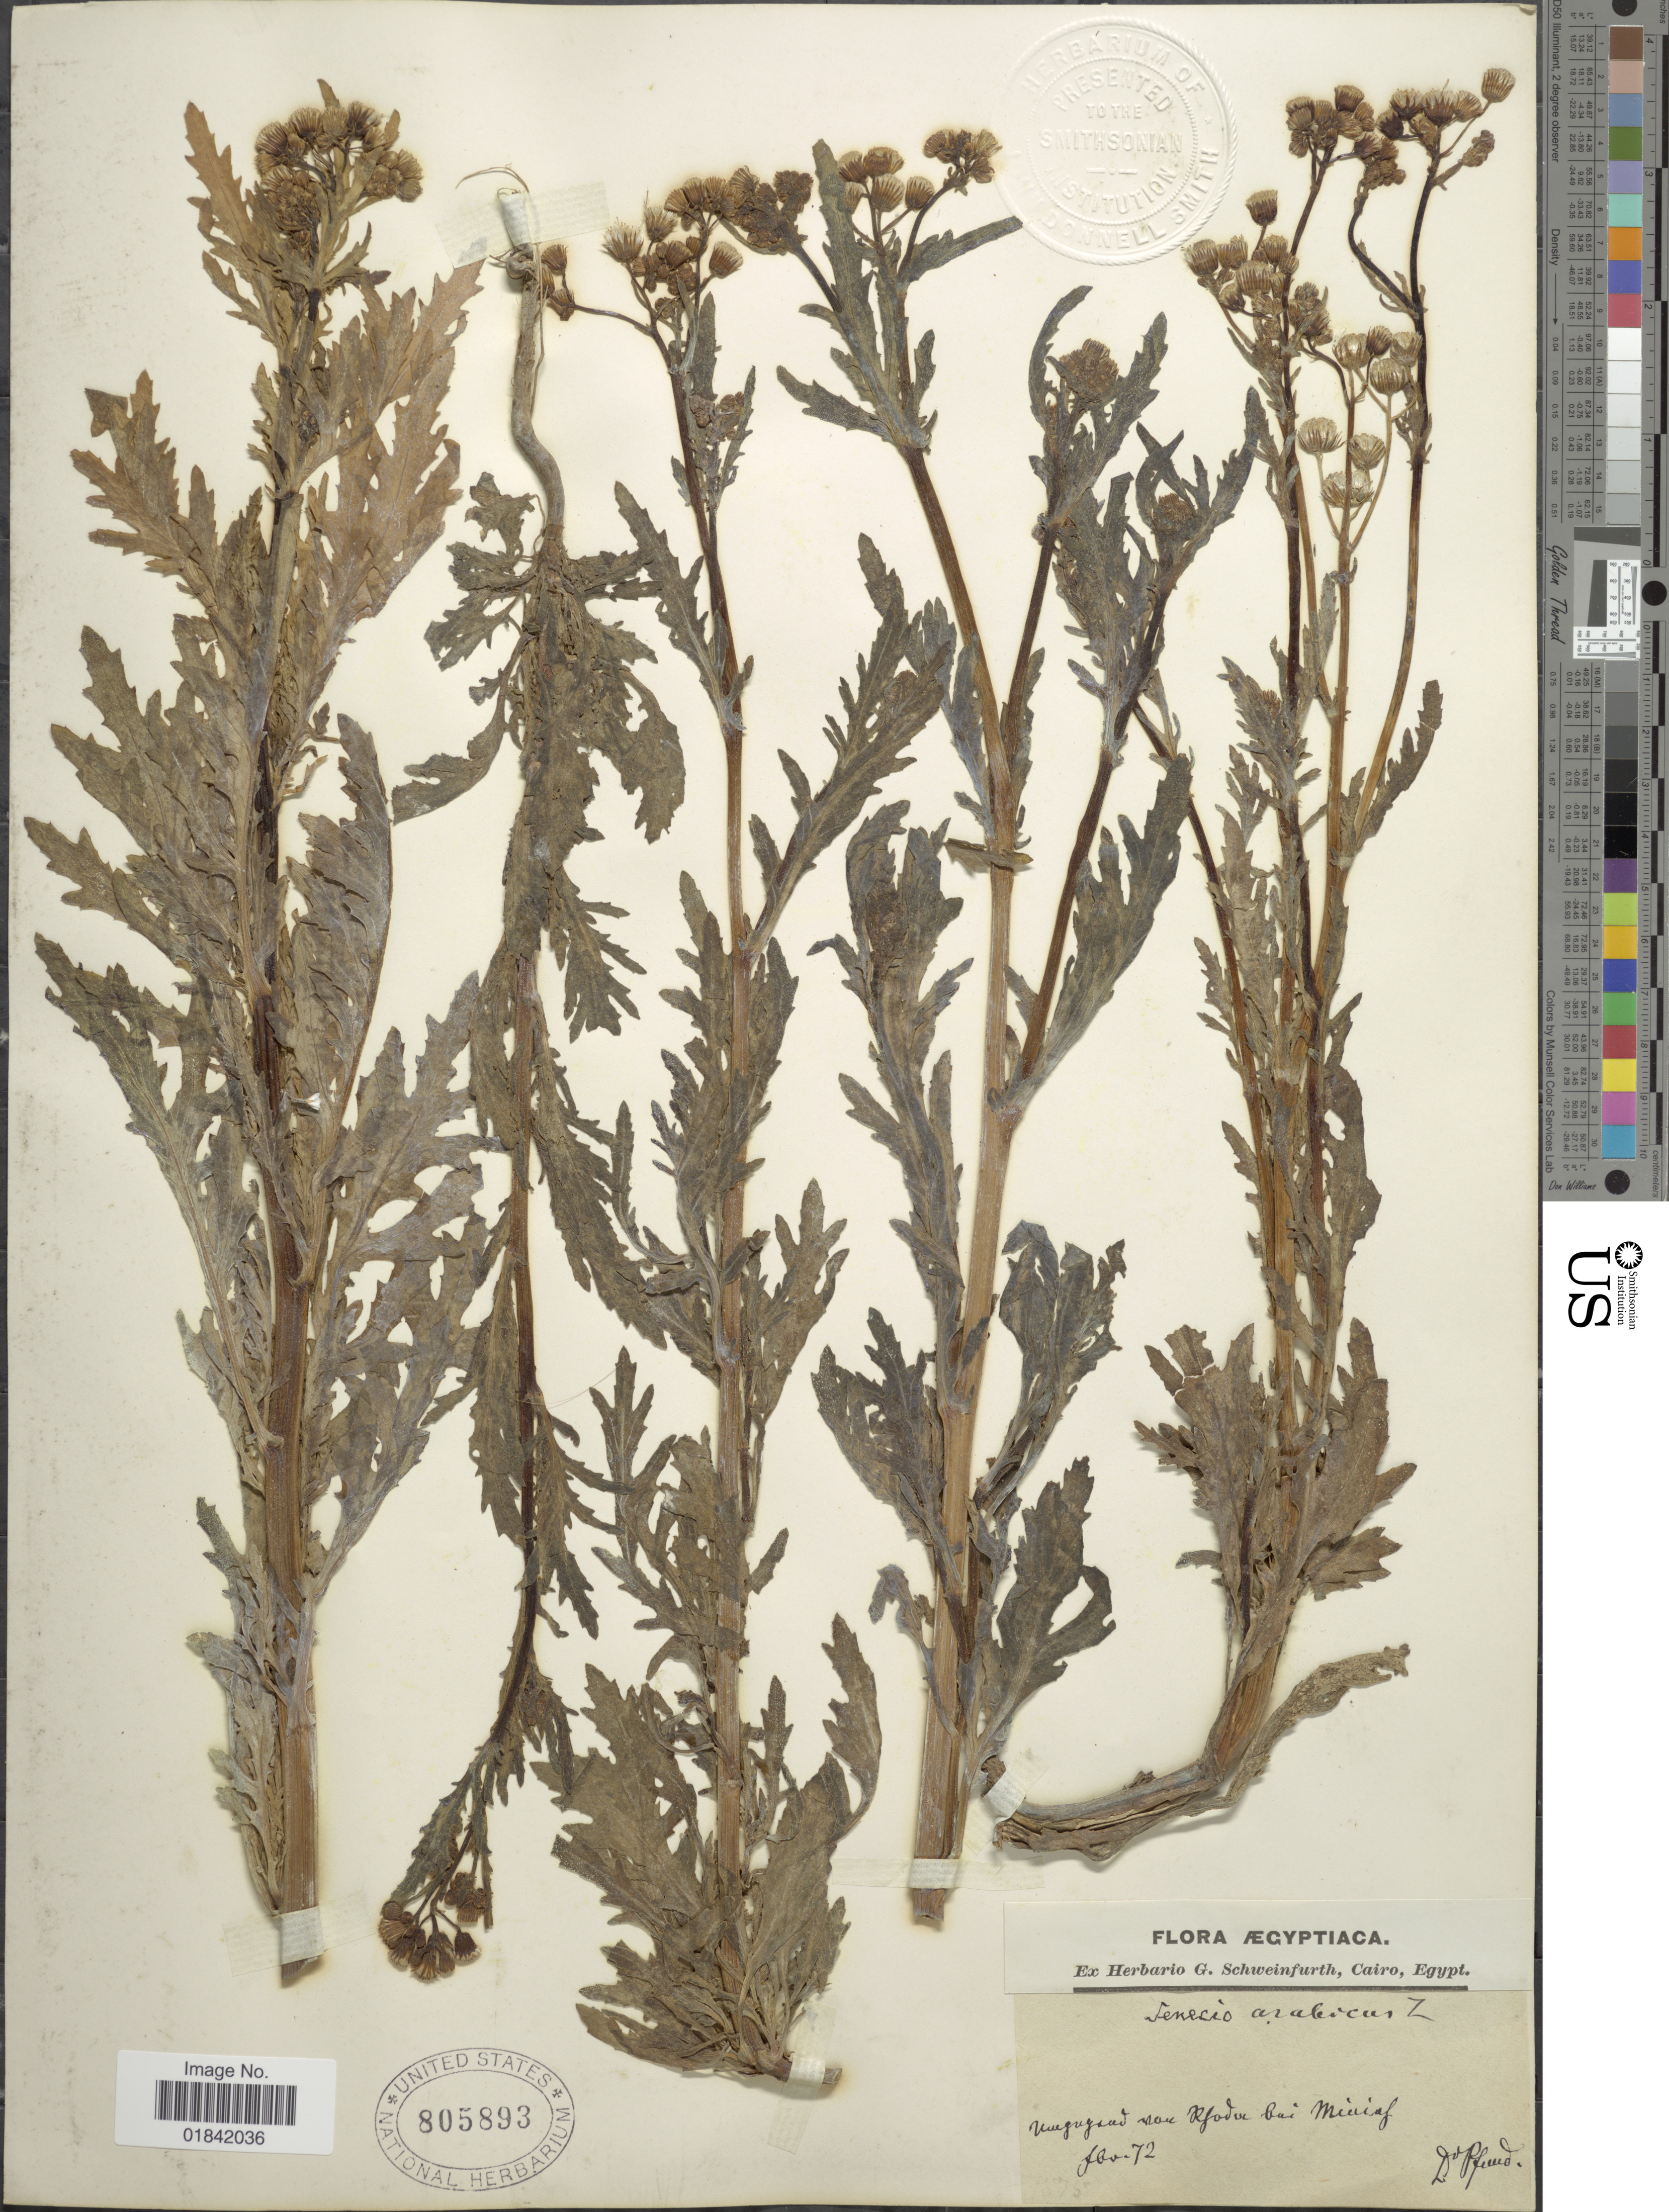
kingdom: Plantae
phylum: Tracheophyta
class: Magnoliopsida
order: Asterales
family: Asteraceae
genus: Senecio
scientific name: Senecio arabicus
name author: L.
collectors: -. Pfund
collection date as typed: Transcribed d/m/y: /2/72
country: Egypt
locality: Aegyptiaca [illegible text]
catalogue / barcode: US 805893